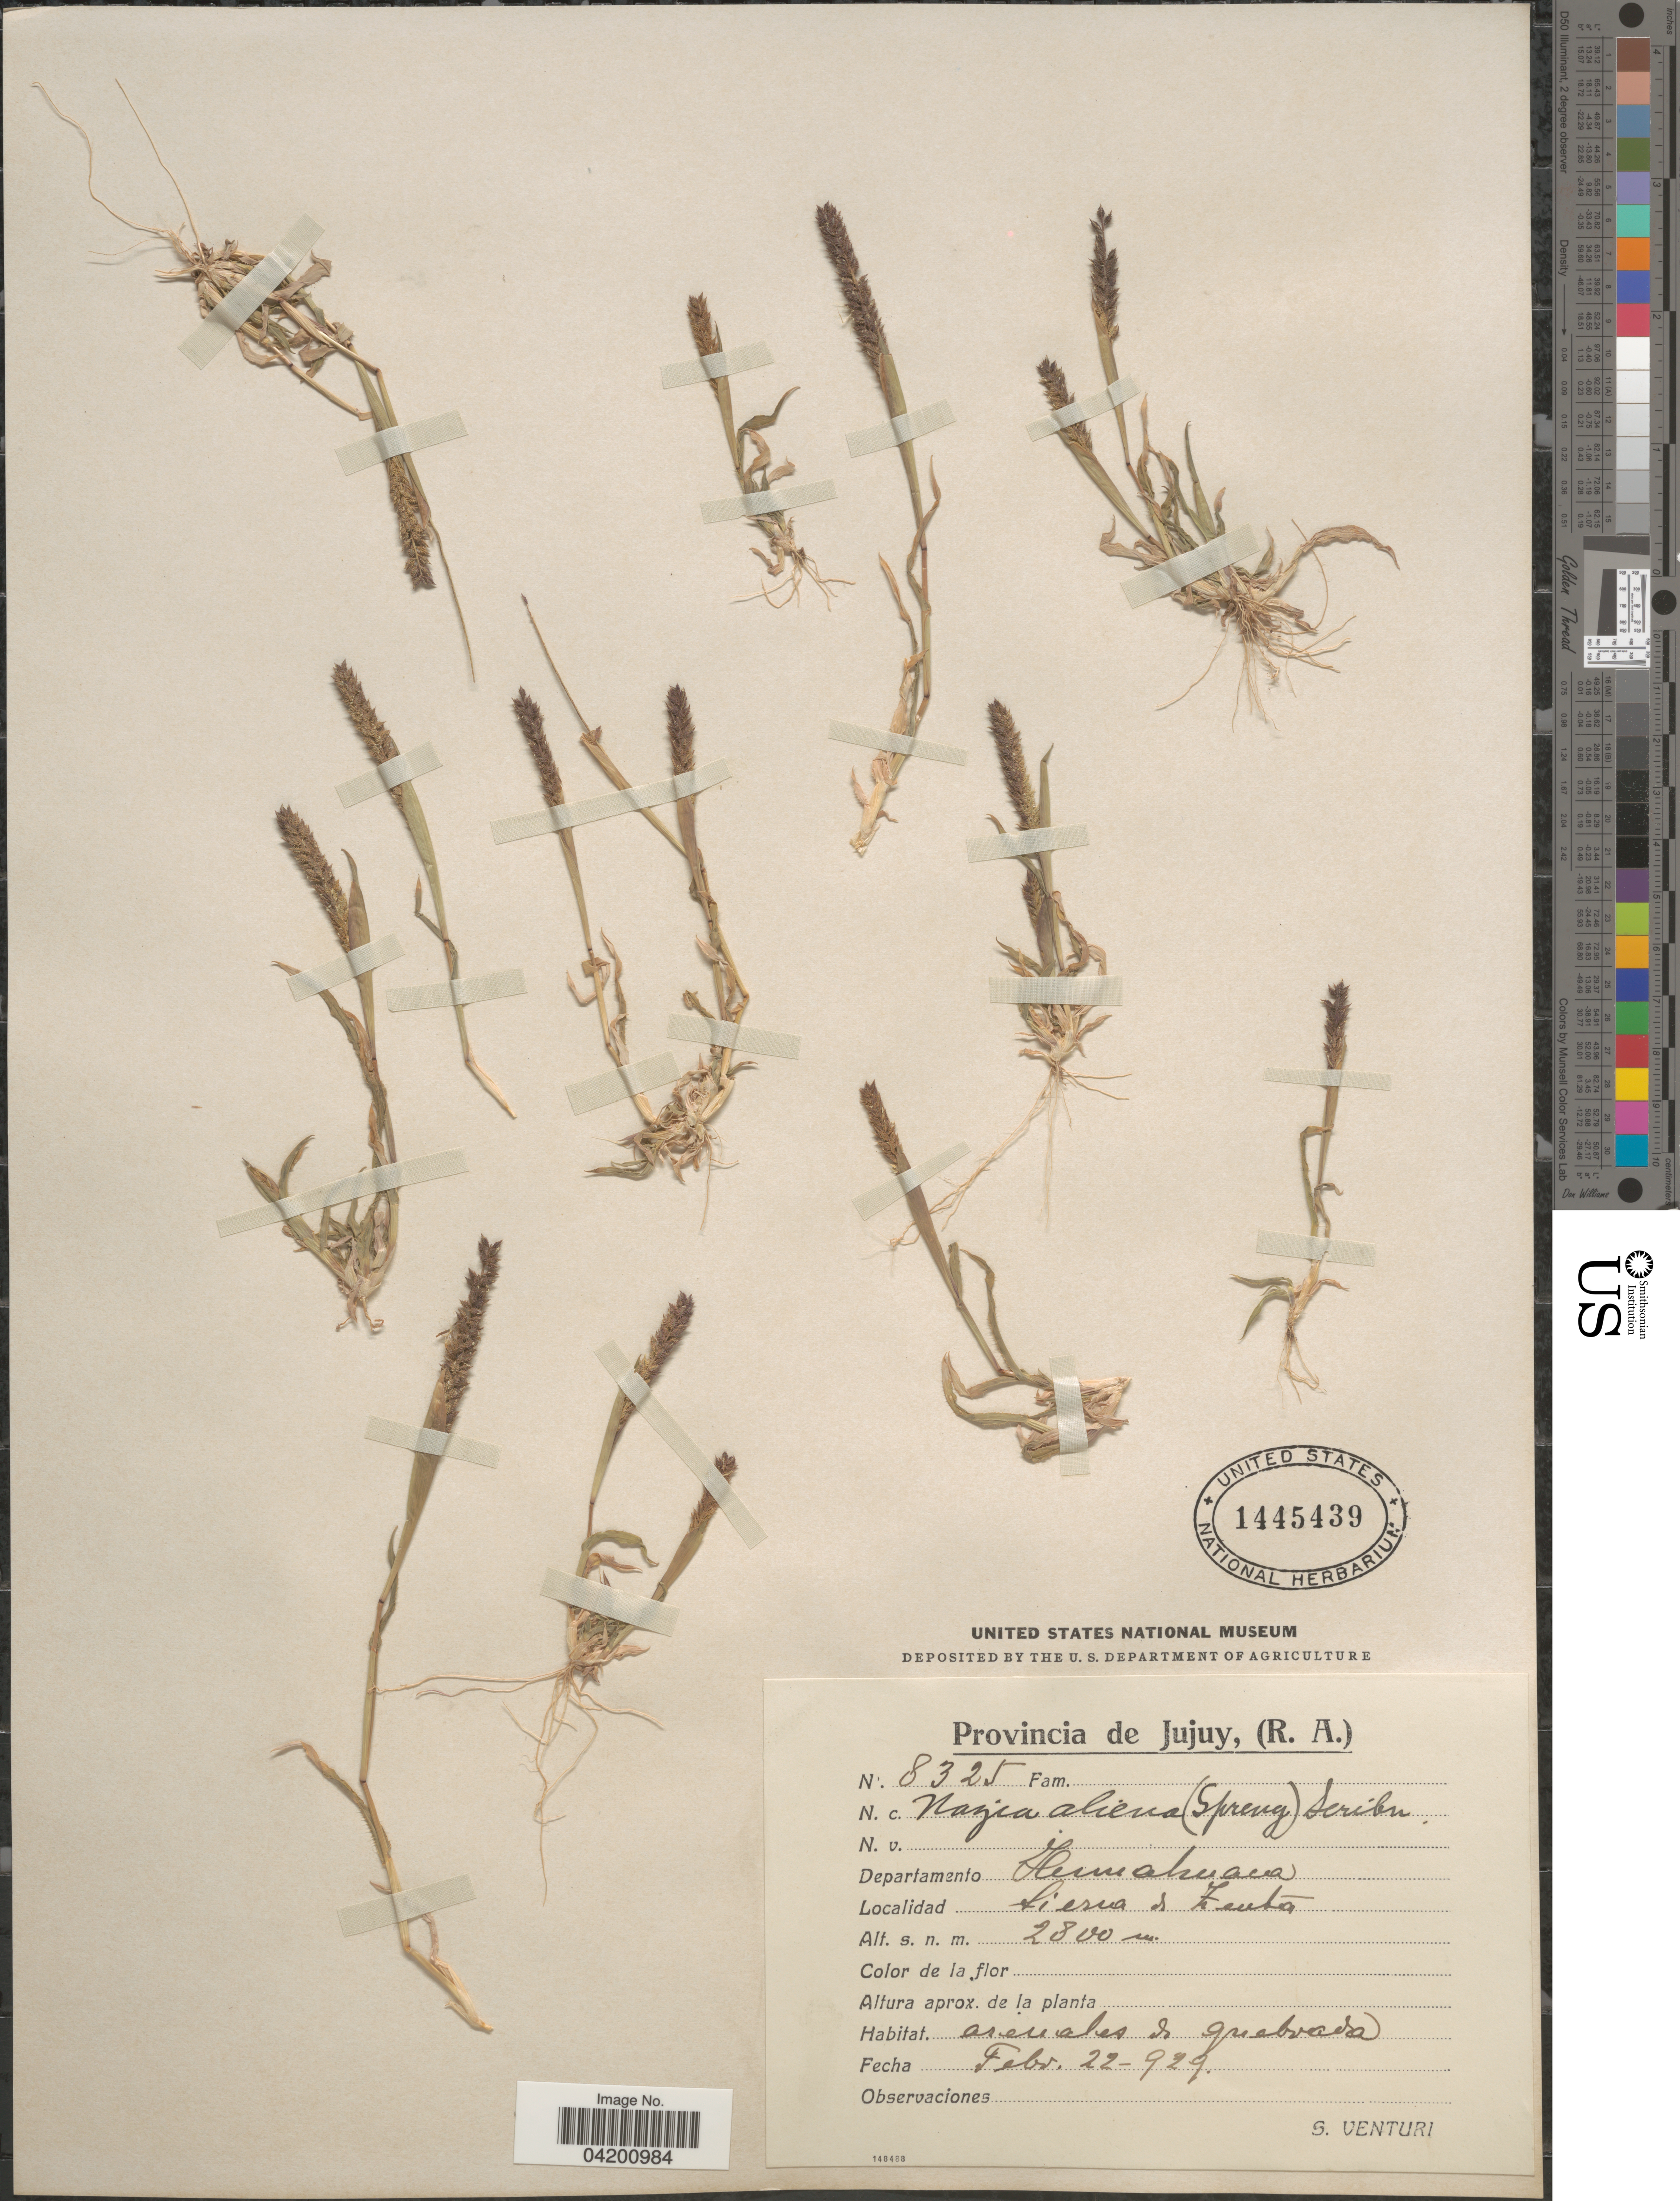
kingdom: Plantae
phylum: Tracheophyta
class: Liliopsida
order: Poales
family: Poaceae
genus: Tragus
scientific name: Tragus berteronianus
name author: Schult.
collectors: S. Venturi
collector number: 8325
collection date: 1929-02-22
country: Argentina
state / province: Jujuy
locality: Departamento Humahuaca. Sierra de Zenta.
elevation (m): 2800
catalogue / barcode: US 1445439